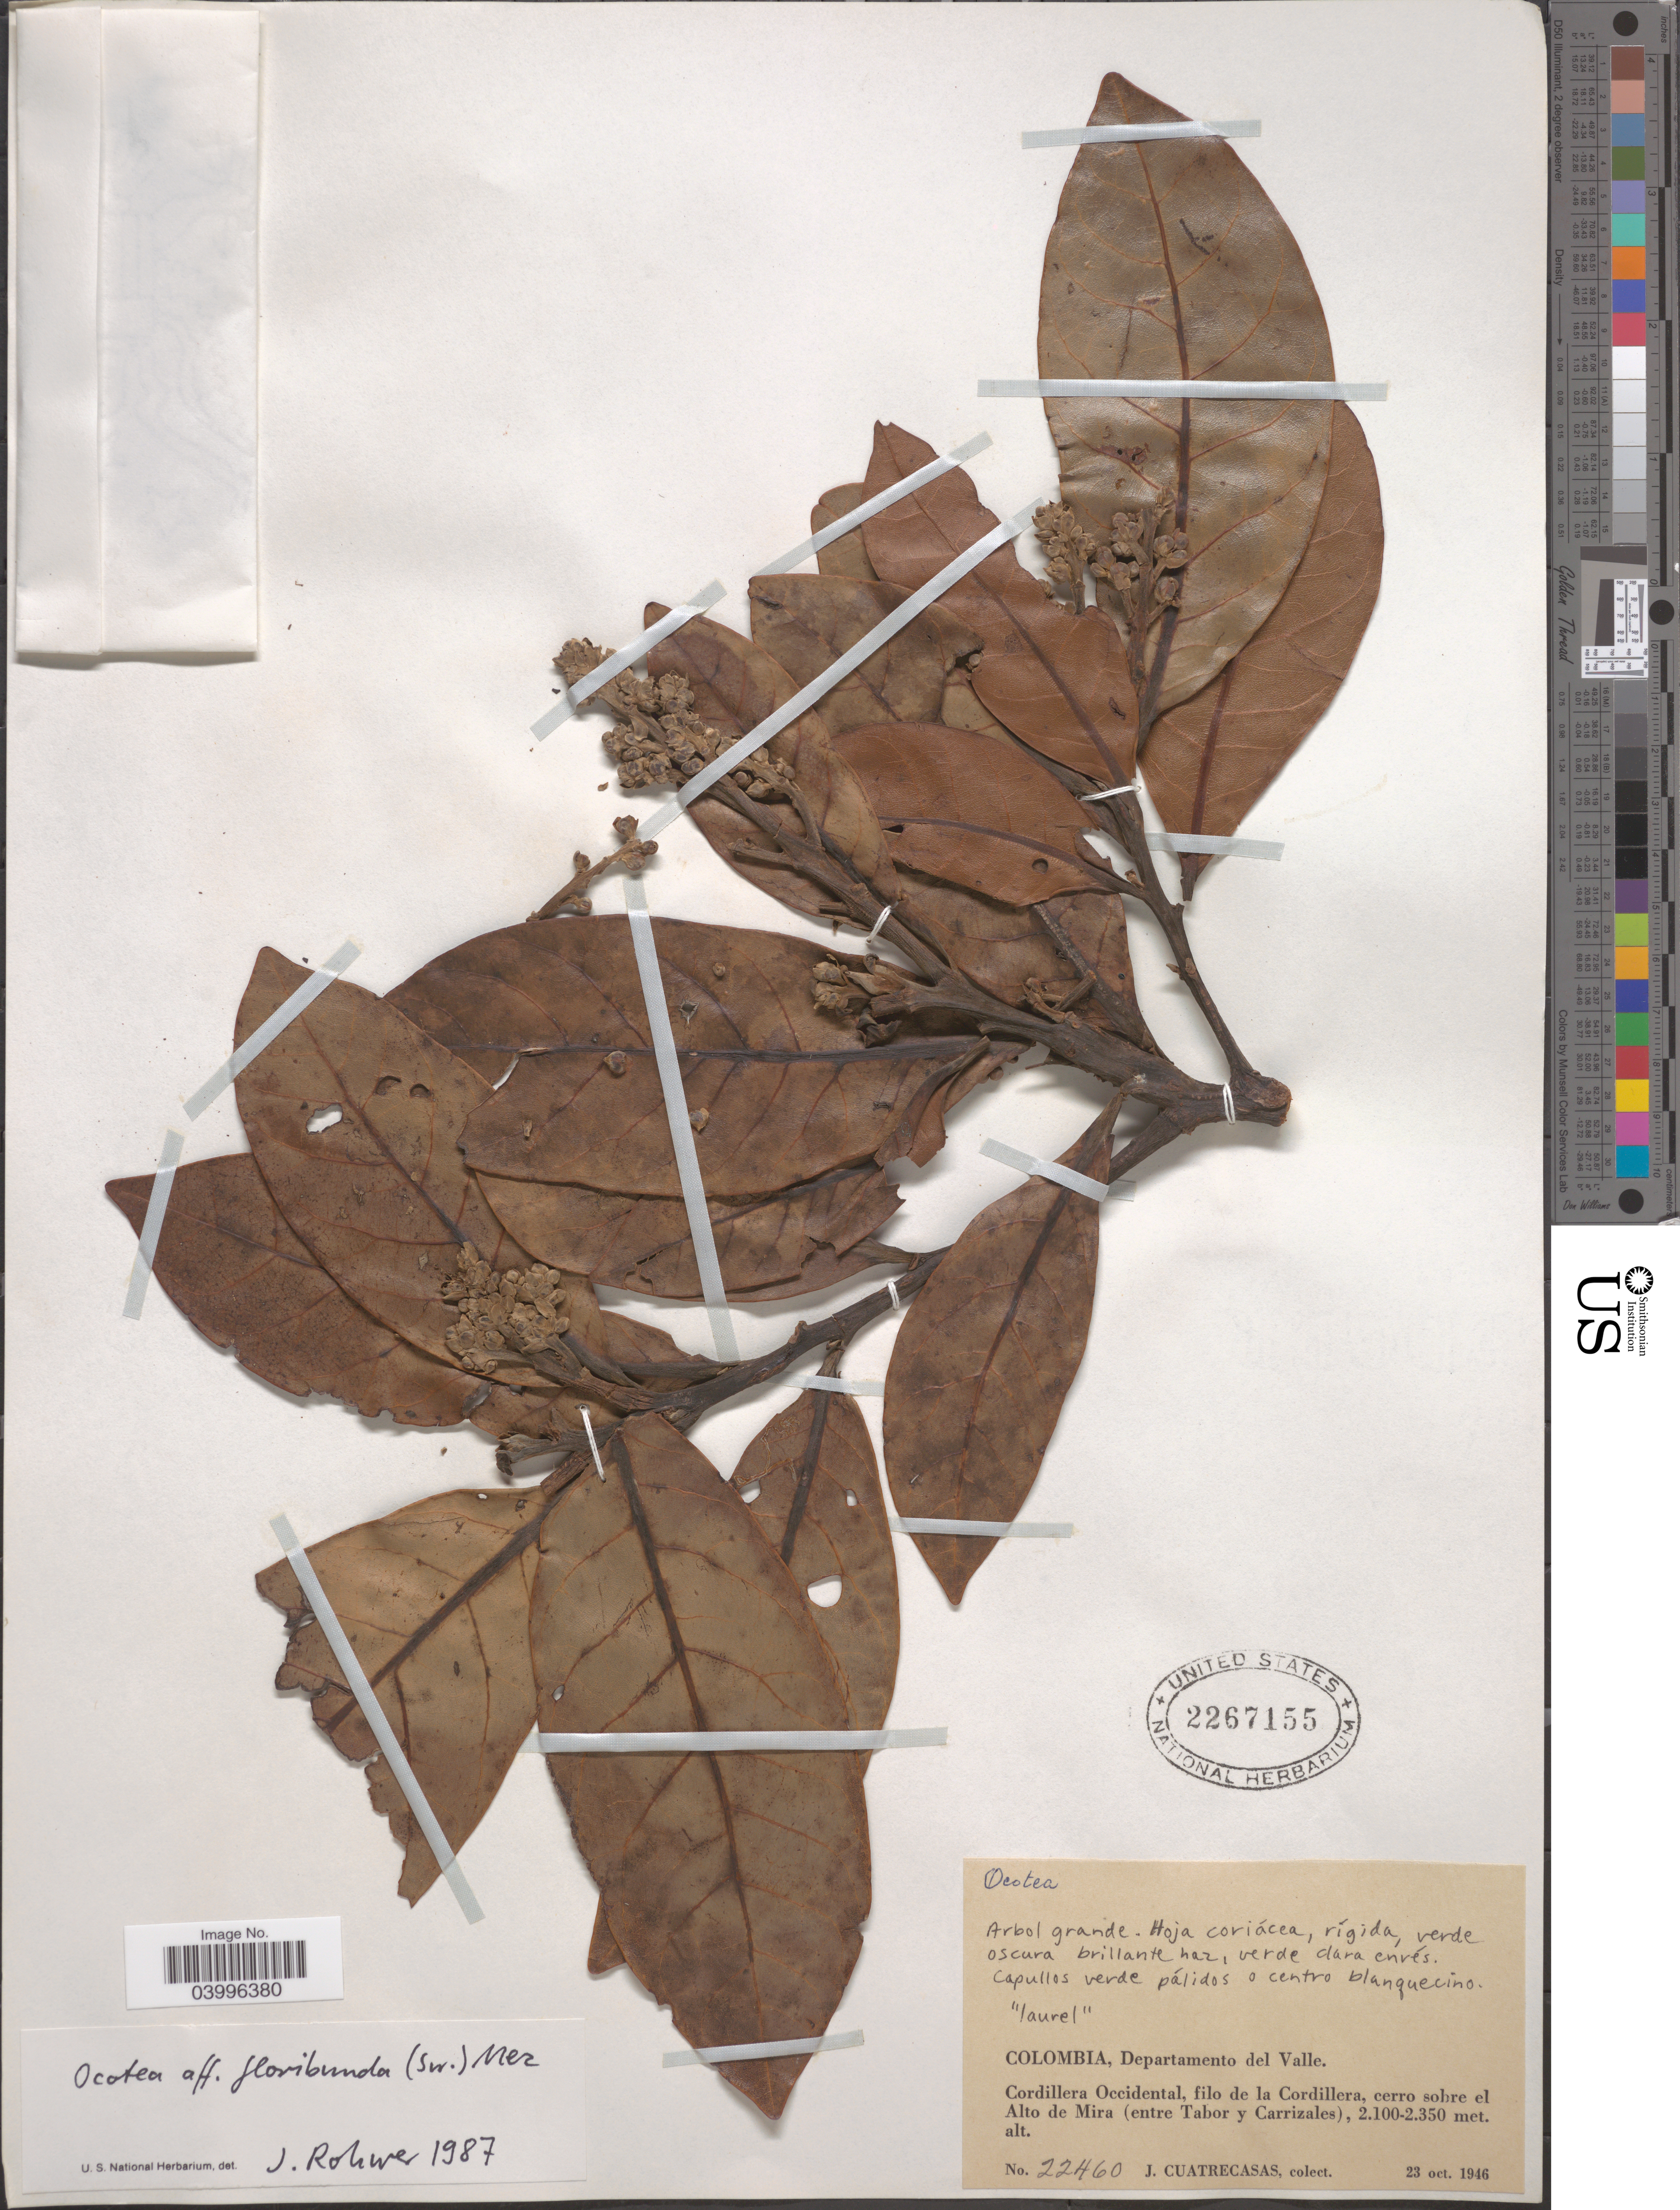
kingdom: Plantae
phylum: Tracheophyta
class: Magnoliopsida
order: Laurales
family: Lauraceae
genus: Ocotea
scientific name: Ocotea floribunda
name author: (Sw.) Mez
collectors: J. Cuatrecasas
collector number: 22460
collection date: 1946-10-23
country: Colombia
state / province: Valle del Cauca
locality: Departamento del Valle. Cordillera Occidental, filo de la Cordillera, cerro sobre el Alto de Mira (entre Tabor y Carrizales).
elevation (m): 2100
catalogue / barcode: US 2267155